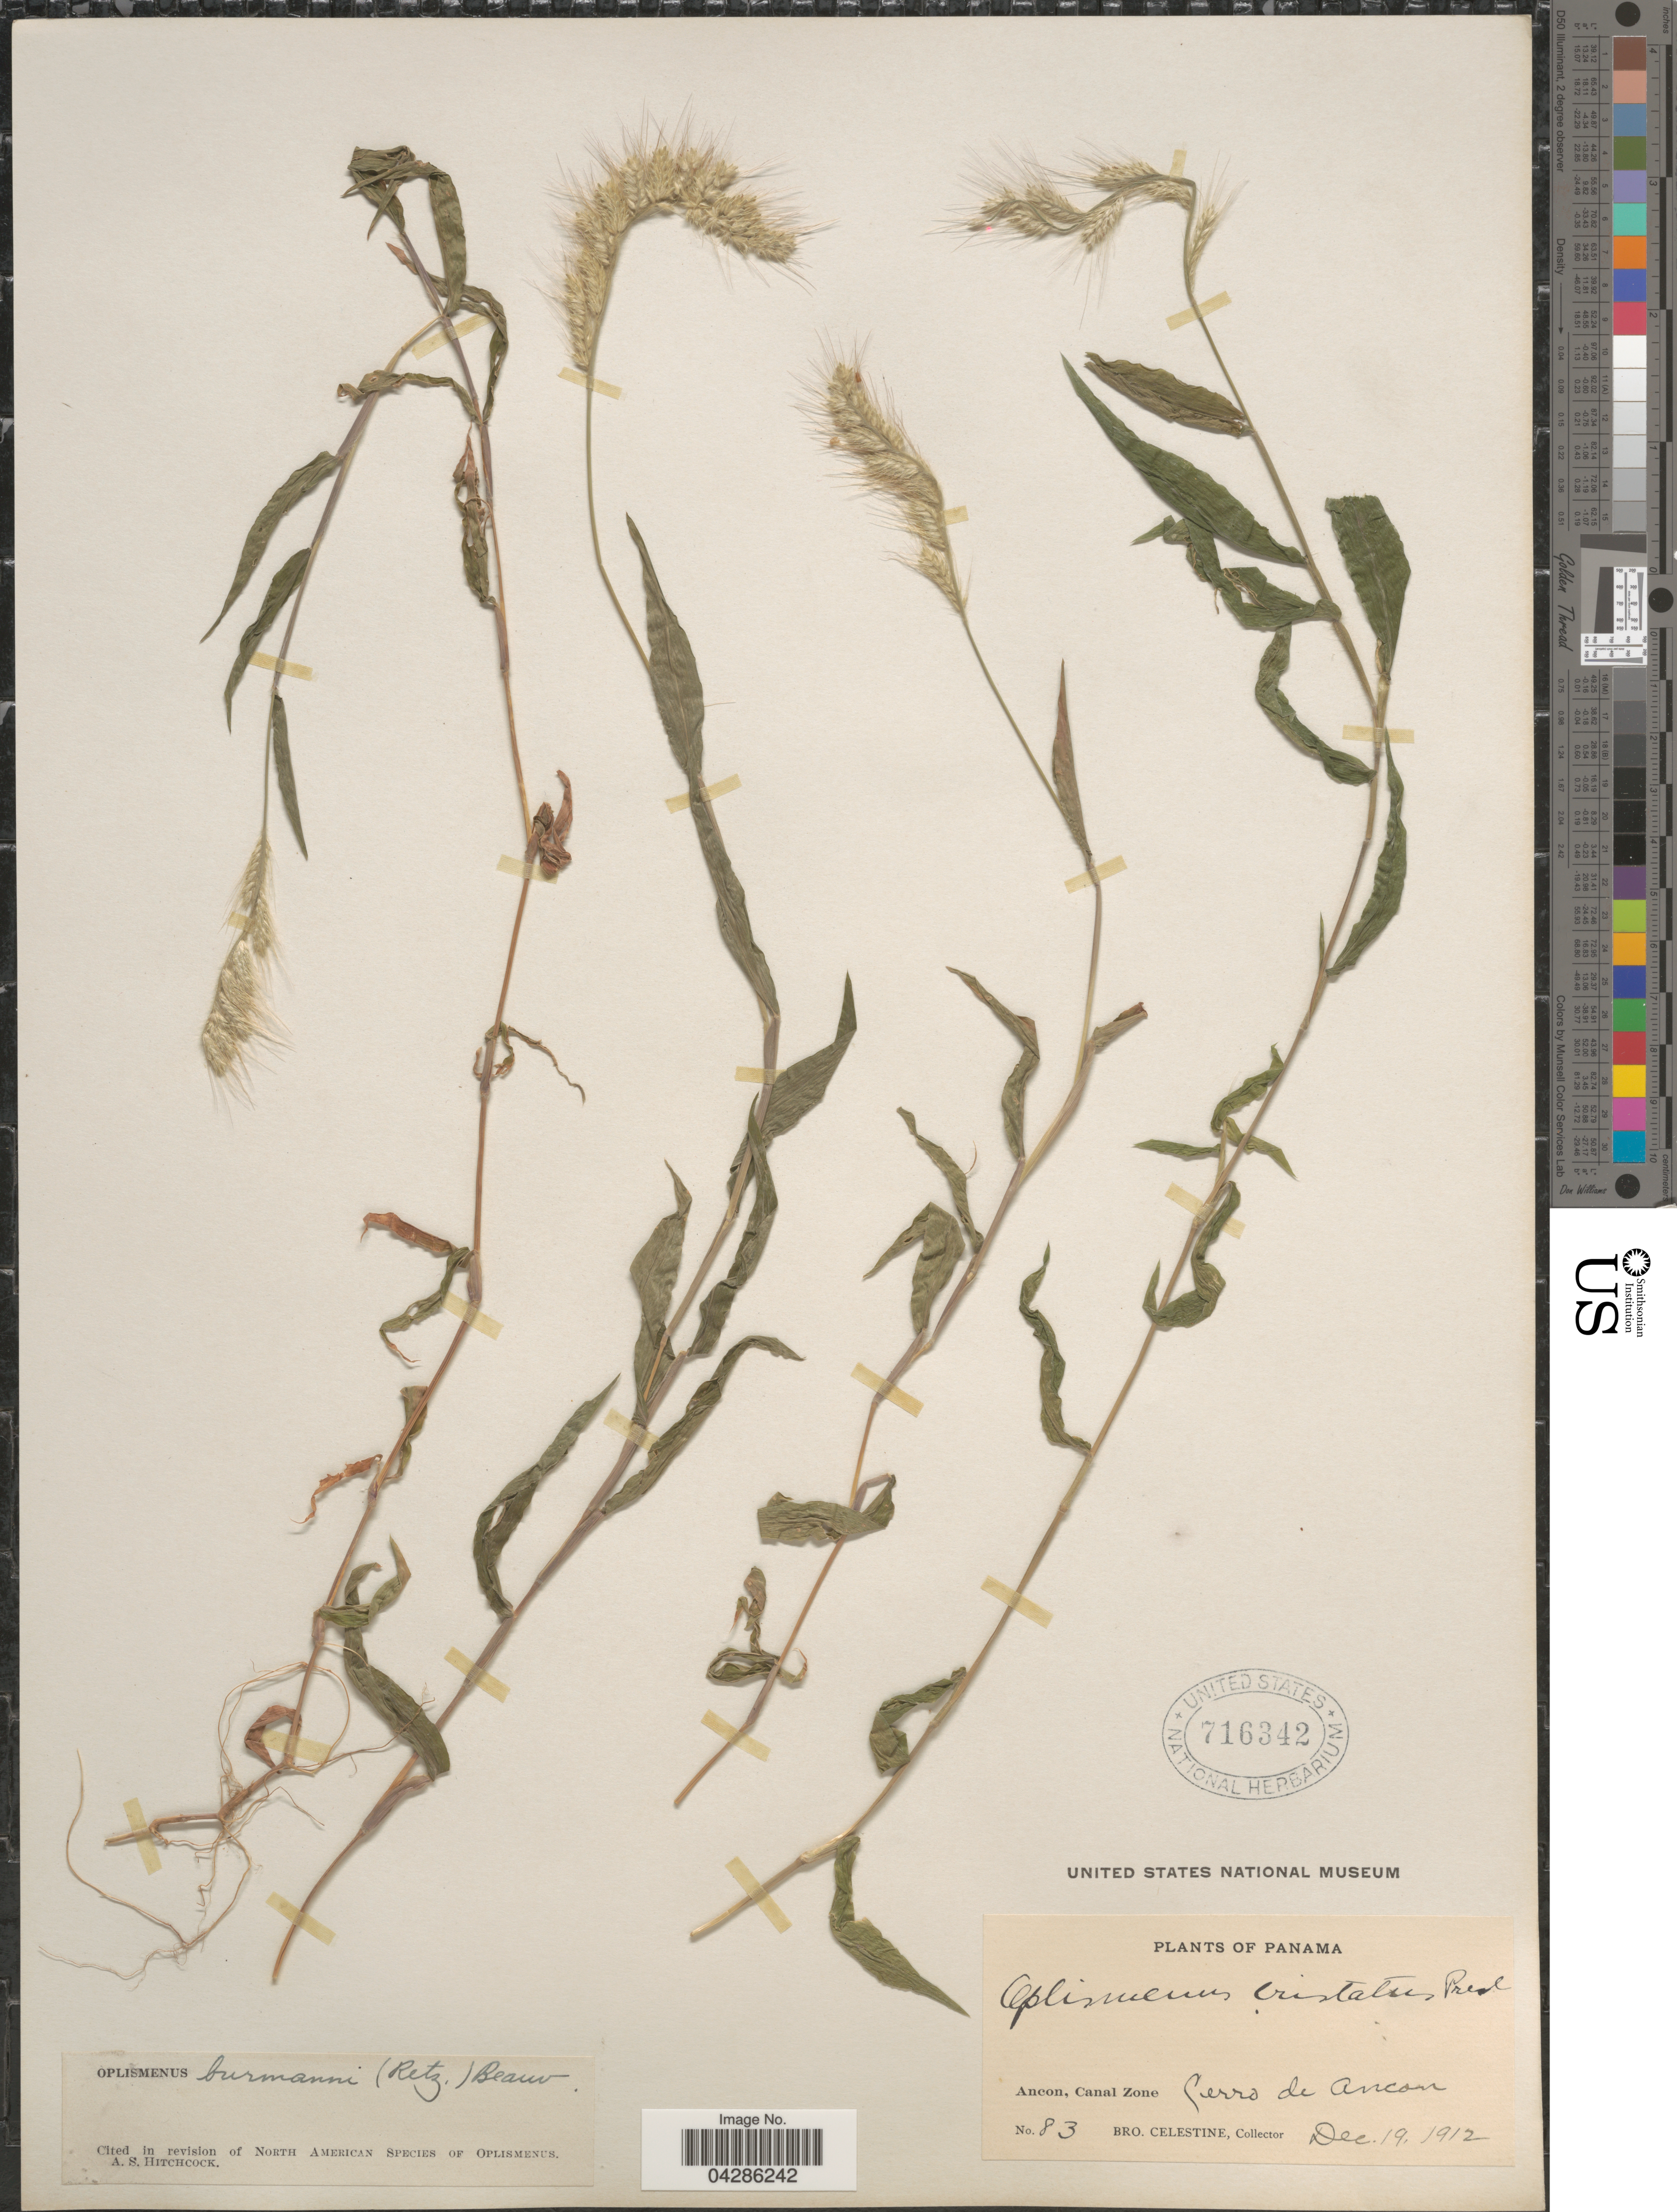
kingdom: Plantae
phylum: Tracheophyta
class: Liliopsida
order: Poales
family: Poaceae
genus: Oplismenus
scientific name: Oplismenus burmannii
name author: (Retz.) P. Beauv.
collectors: B. Celestine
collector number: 83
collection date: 1912-12-19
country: Panama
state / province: Colón / Panamá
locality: Ancon, Canal Zone. Cerro de Ancon.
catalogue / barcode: US 716342